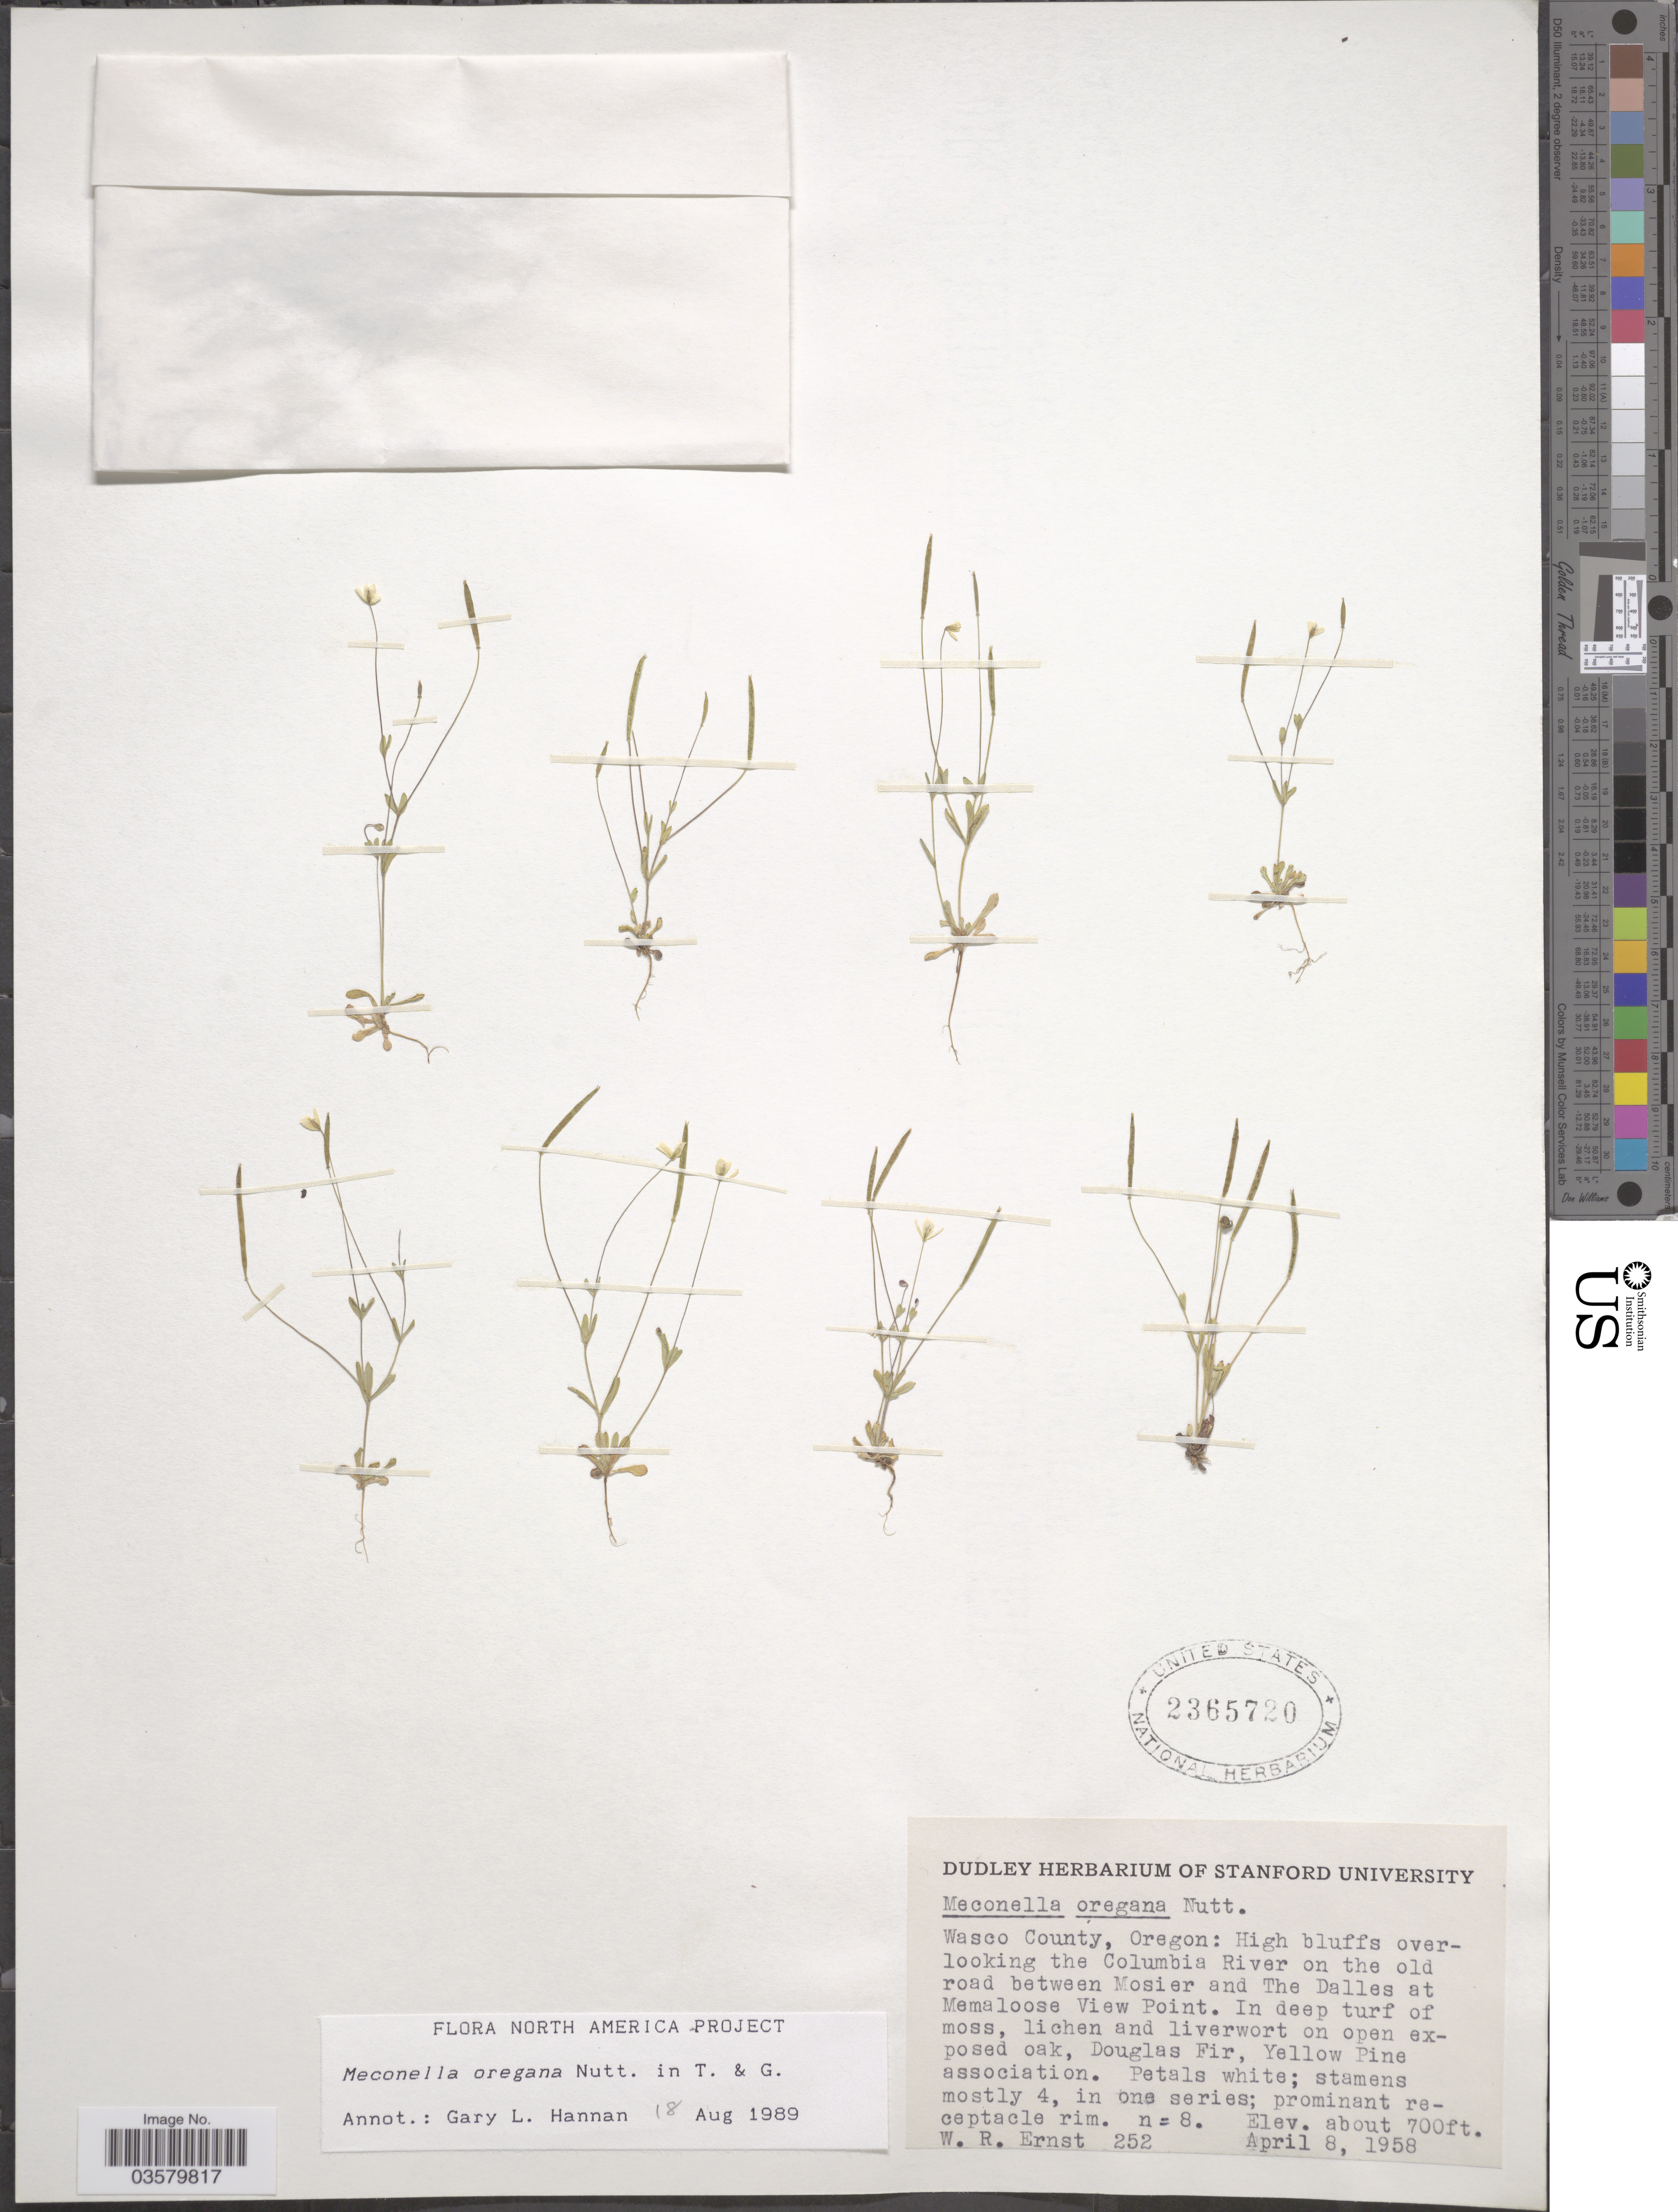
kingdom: Plantae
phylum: Tracheophyta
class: Magnoliopsida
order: Ranunculales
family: Papaveraceae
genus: Meconella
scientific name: Meconella oregana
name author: Nutt.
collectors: W. R. Ernst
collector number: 252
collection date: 1958-04-08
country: United States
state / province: Oregon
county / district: Wasco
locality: Wasco County: High bluffs overlooking the Columbia River on the old road between Mosier and The Dalles at Memaloose View Point.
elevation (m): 213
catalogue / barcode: US 2365720